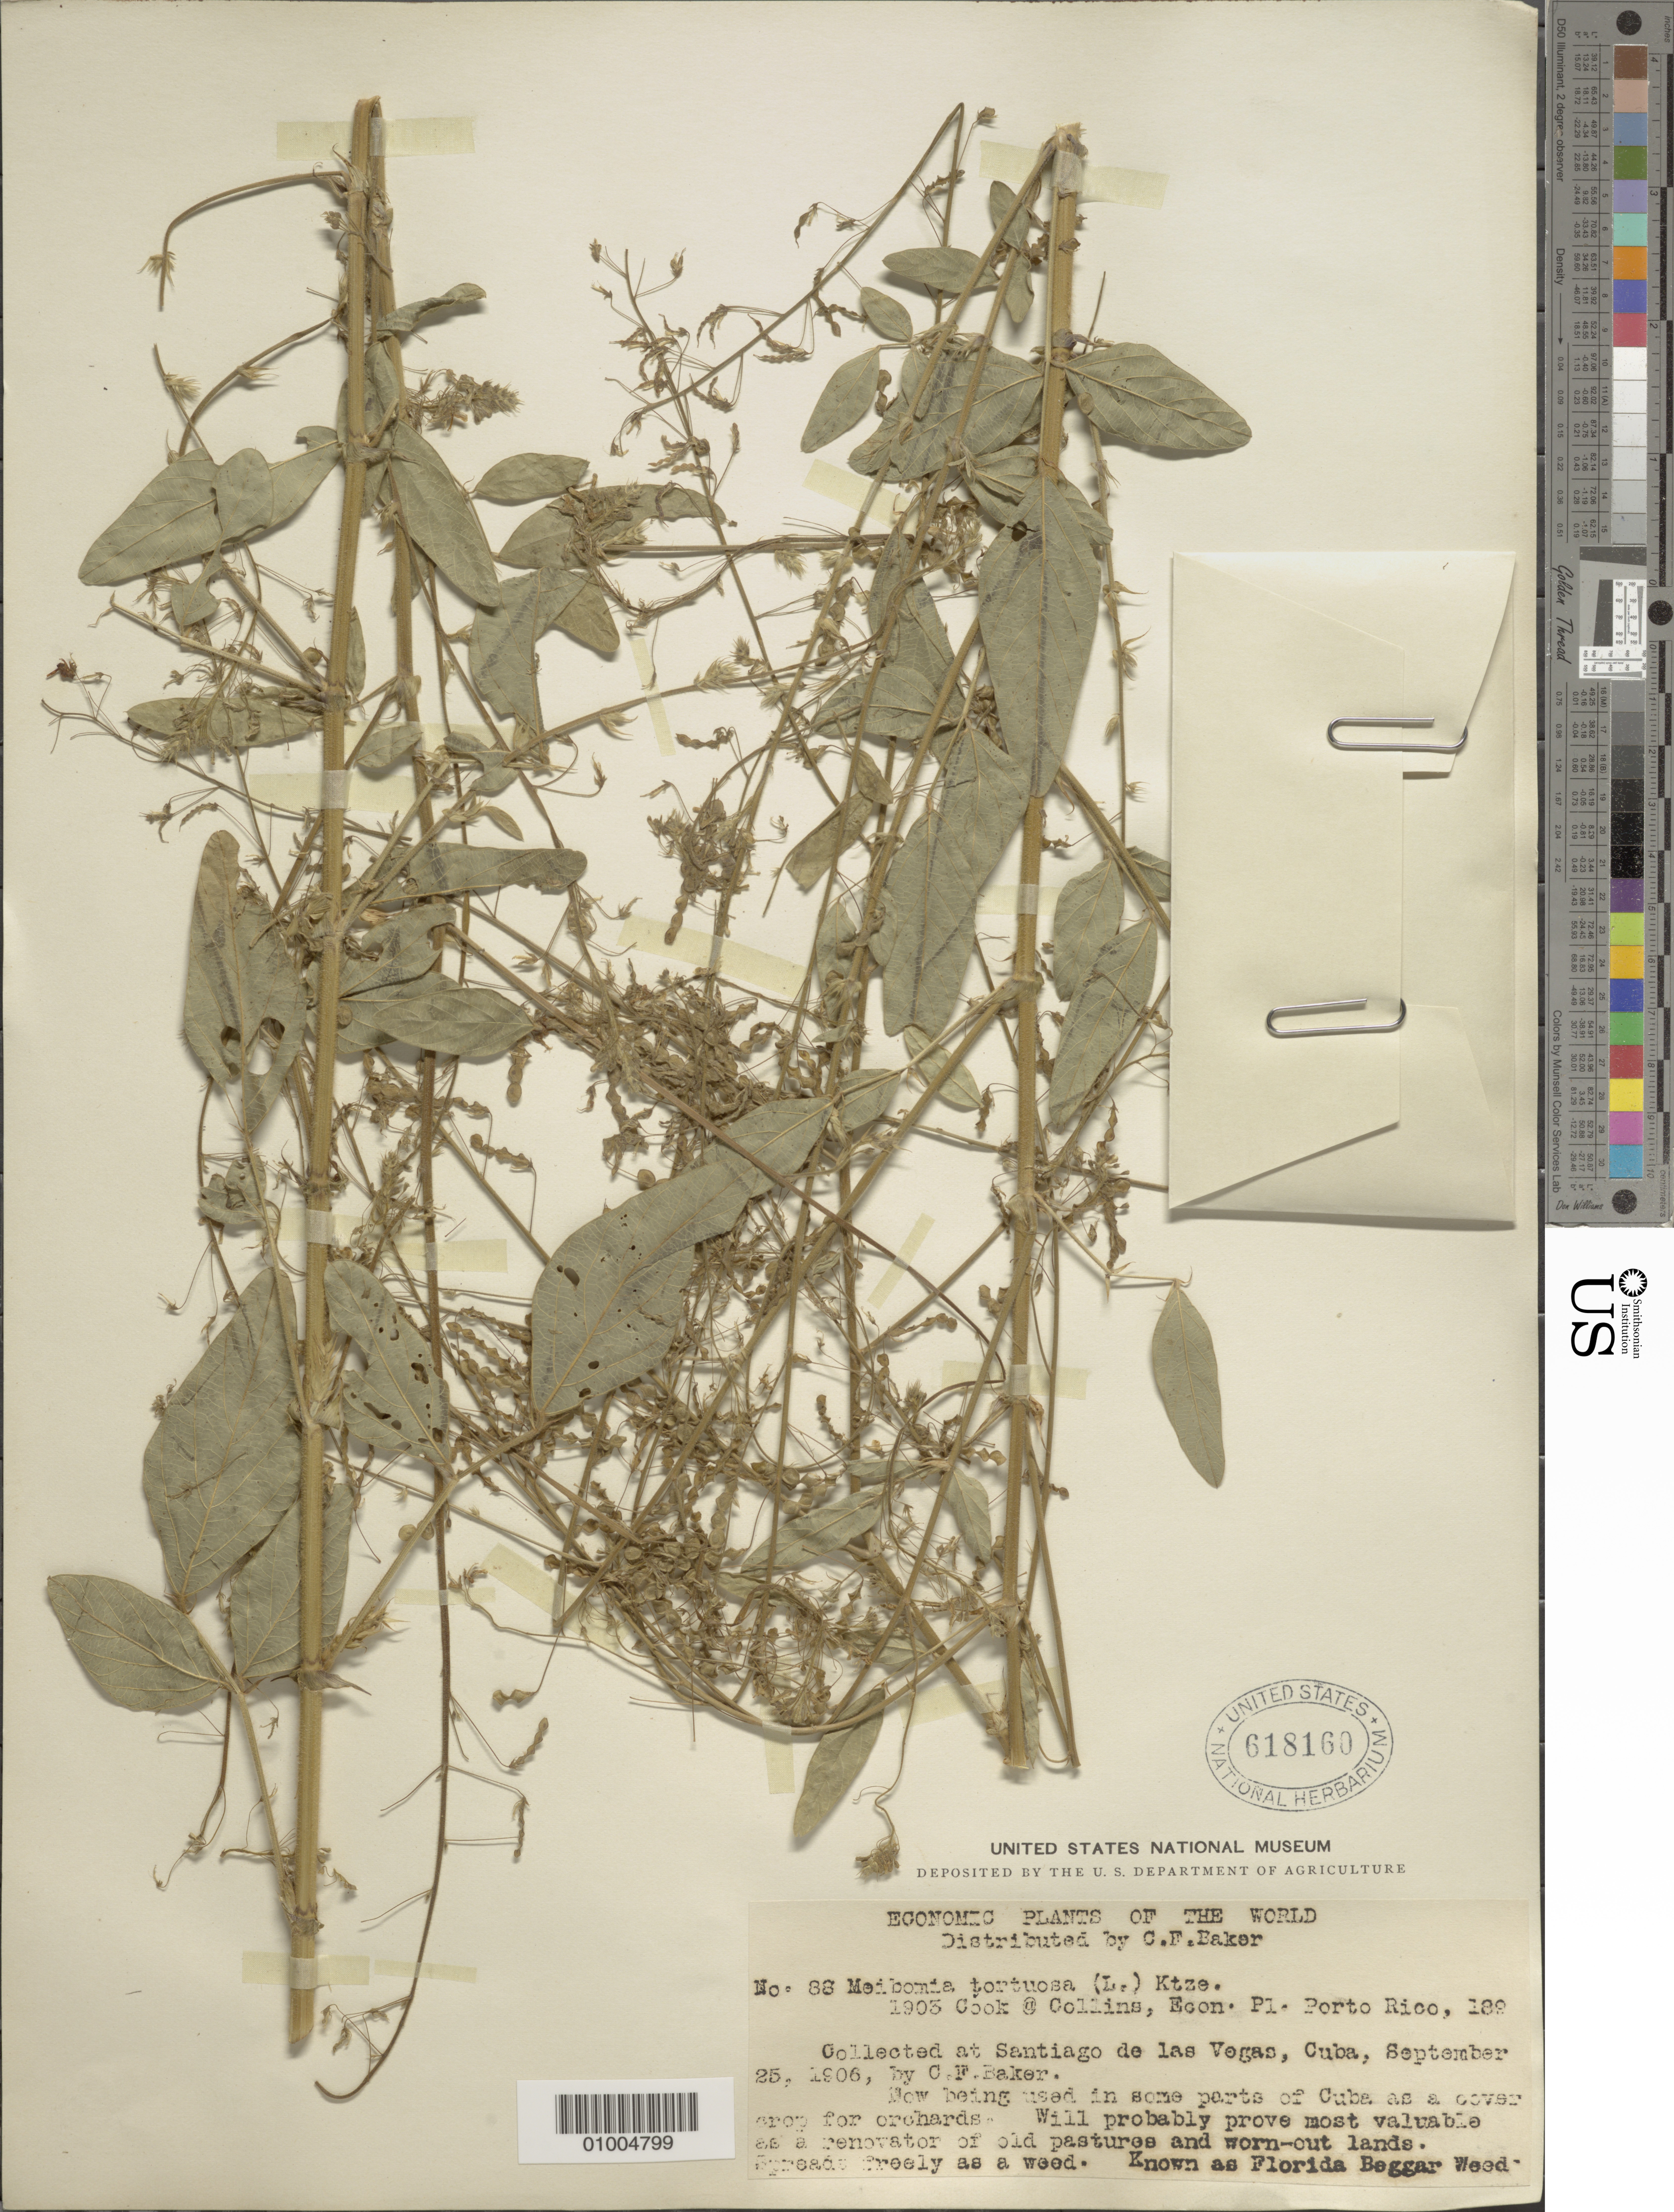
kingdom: Plantae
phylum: Tracheophyta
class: Magnoliopsida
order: Fabales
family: Fabaceae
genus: Desmodium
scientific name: Desmodium tortuosum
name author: (Sw.) DC.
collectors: C. F. Baker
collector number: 88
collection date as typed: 25 Sep 1906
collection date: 1906-09-25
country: Cuba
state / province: La Habana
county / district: Municipio Boyeros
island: Cuba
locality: Santiago de las Vegas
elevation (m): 97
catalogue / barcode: US 618160